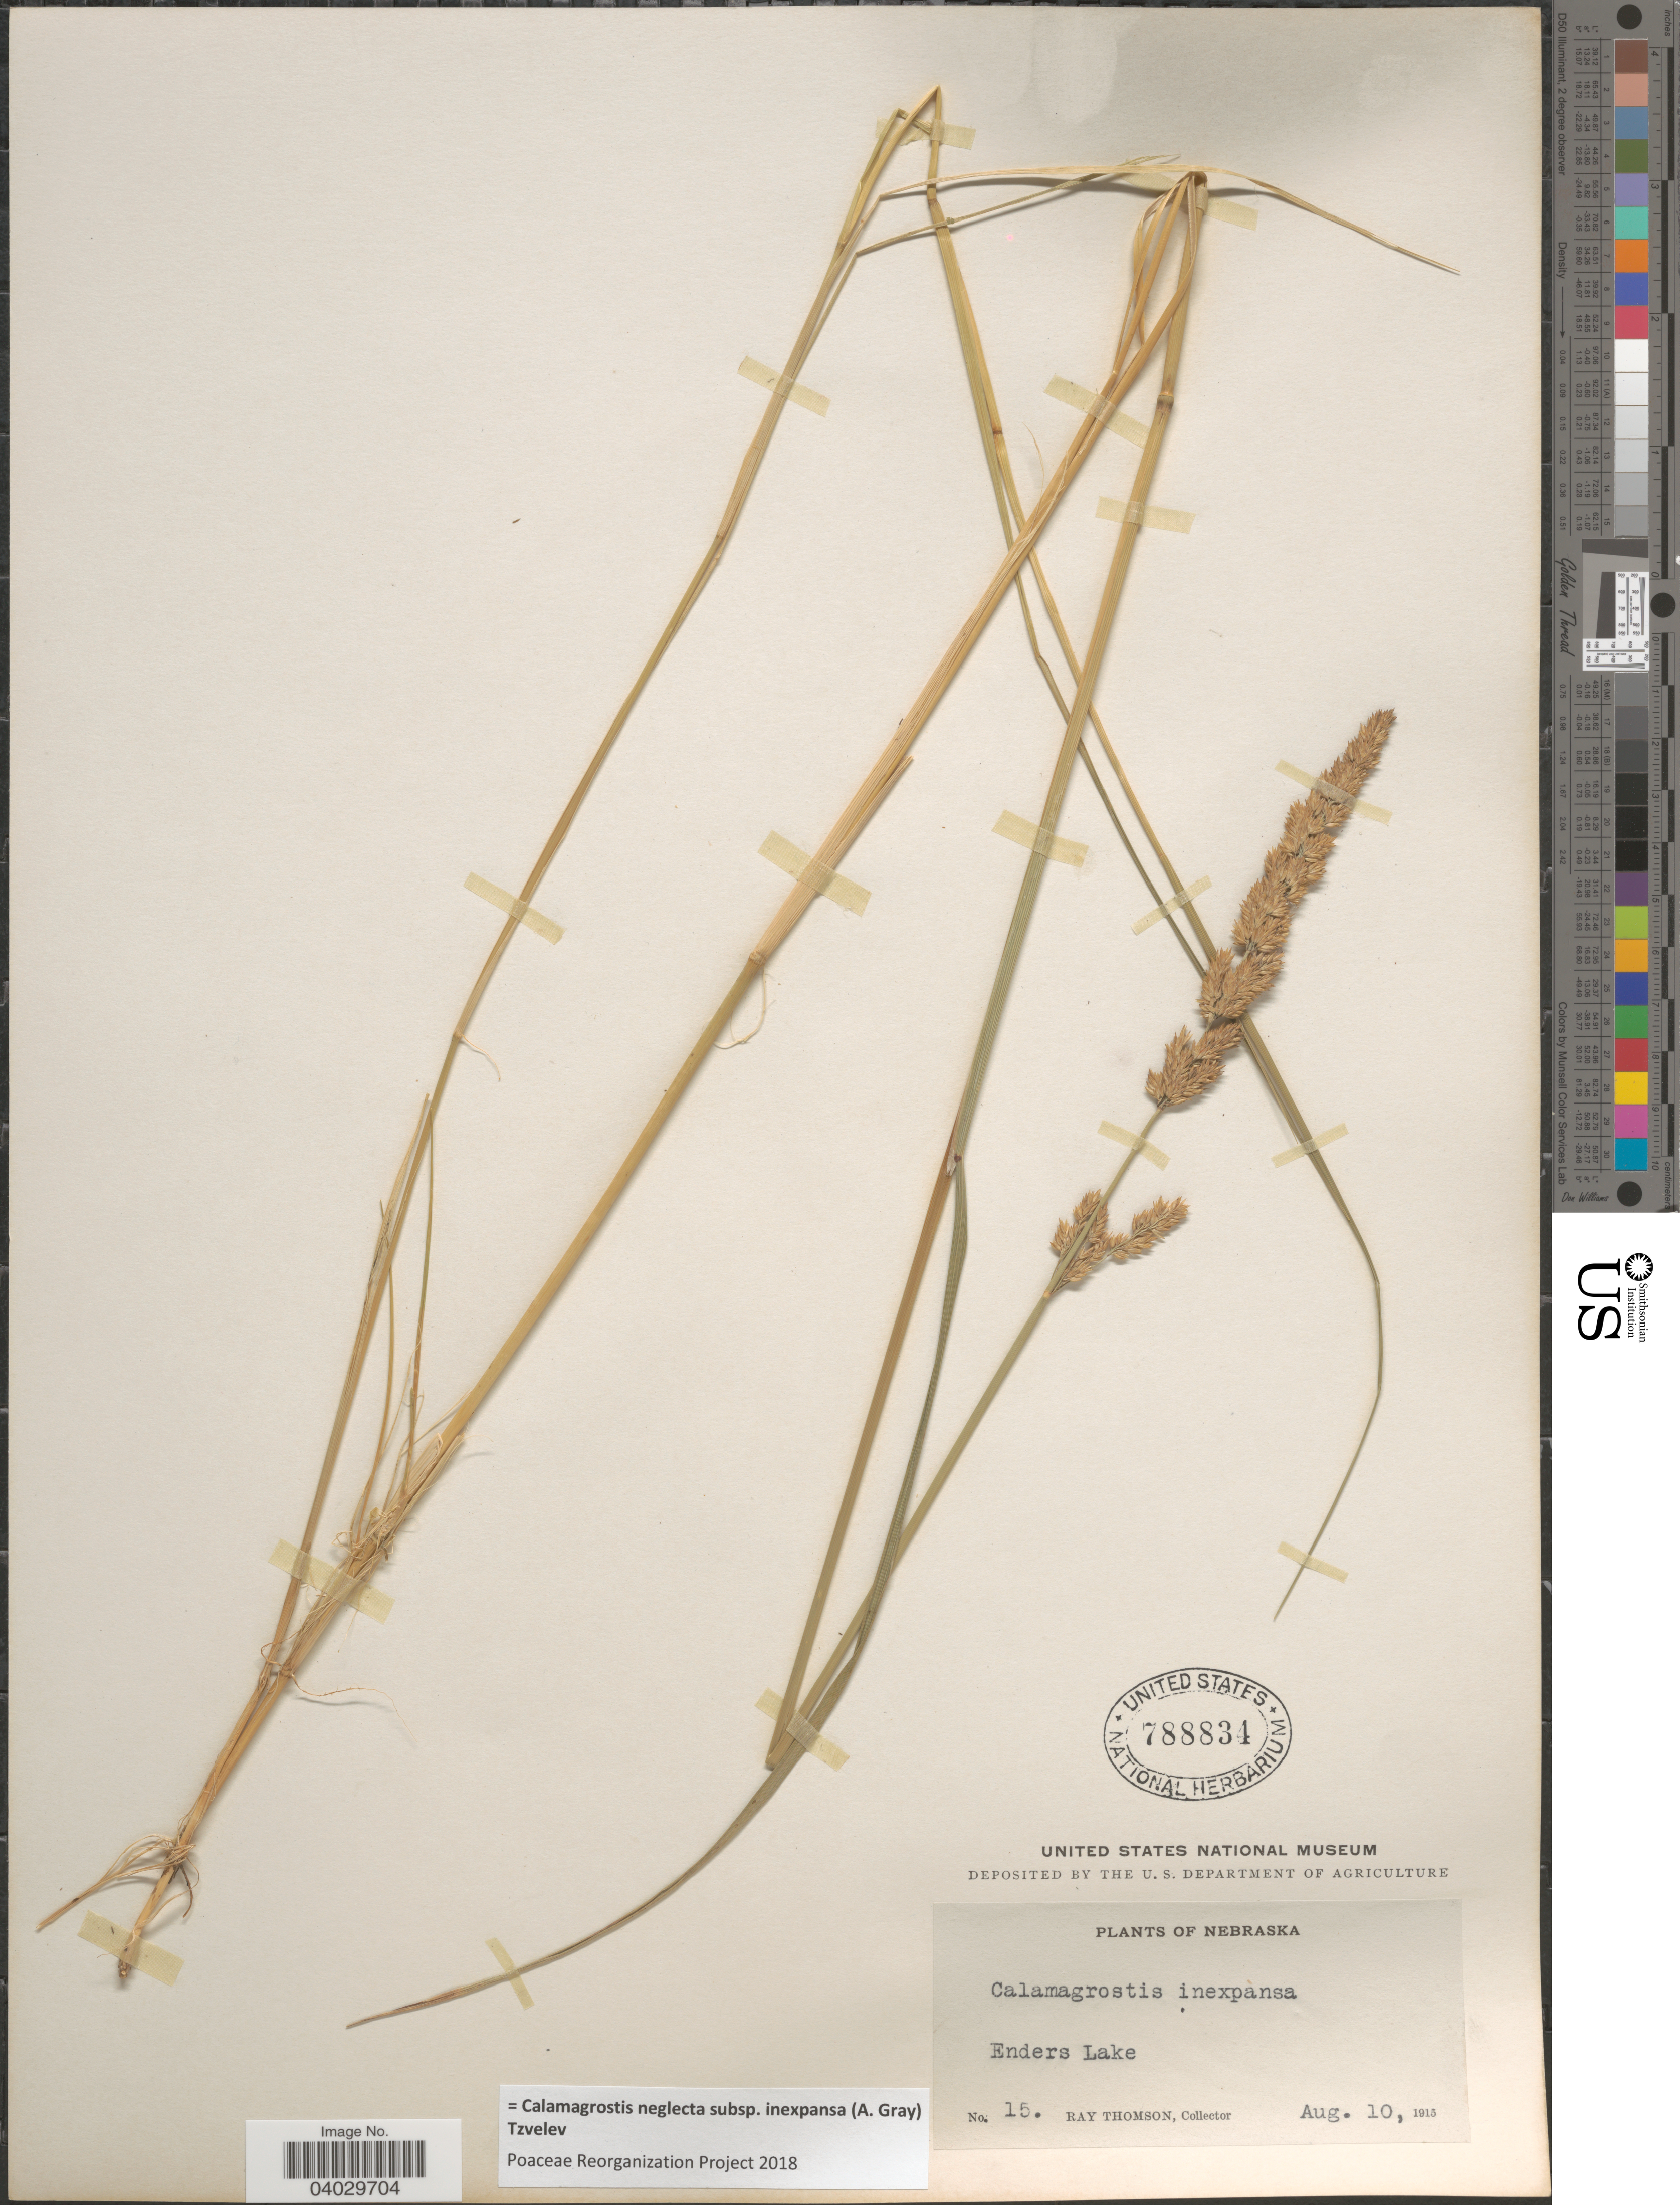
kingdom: Plantae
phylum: Tracheophyta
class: Liliopsida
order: Poales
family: Poaceae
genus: Calamagrostis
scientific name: Calamagrostis neglecta subsp. inexpansa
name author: (A. Gray) Tzvelev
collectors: R. Thomson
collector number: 15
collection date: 1915-08-10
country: United States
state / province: Nebraska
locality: Enders Lake.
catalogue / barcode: US 788834